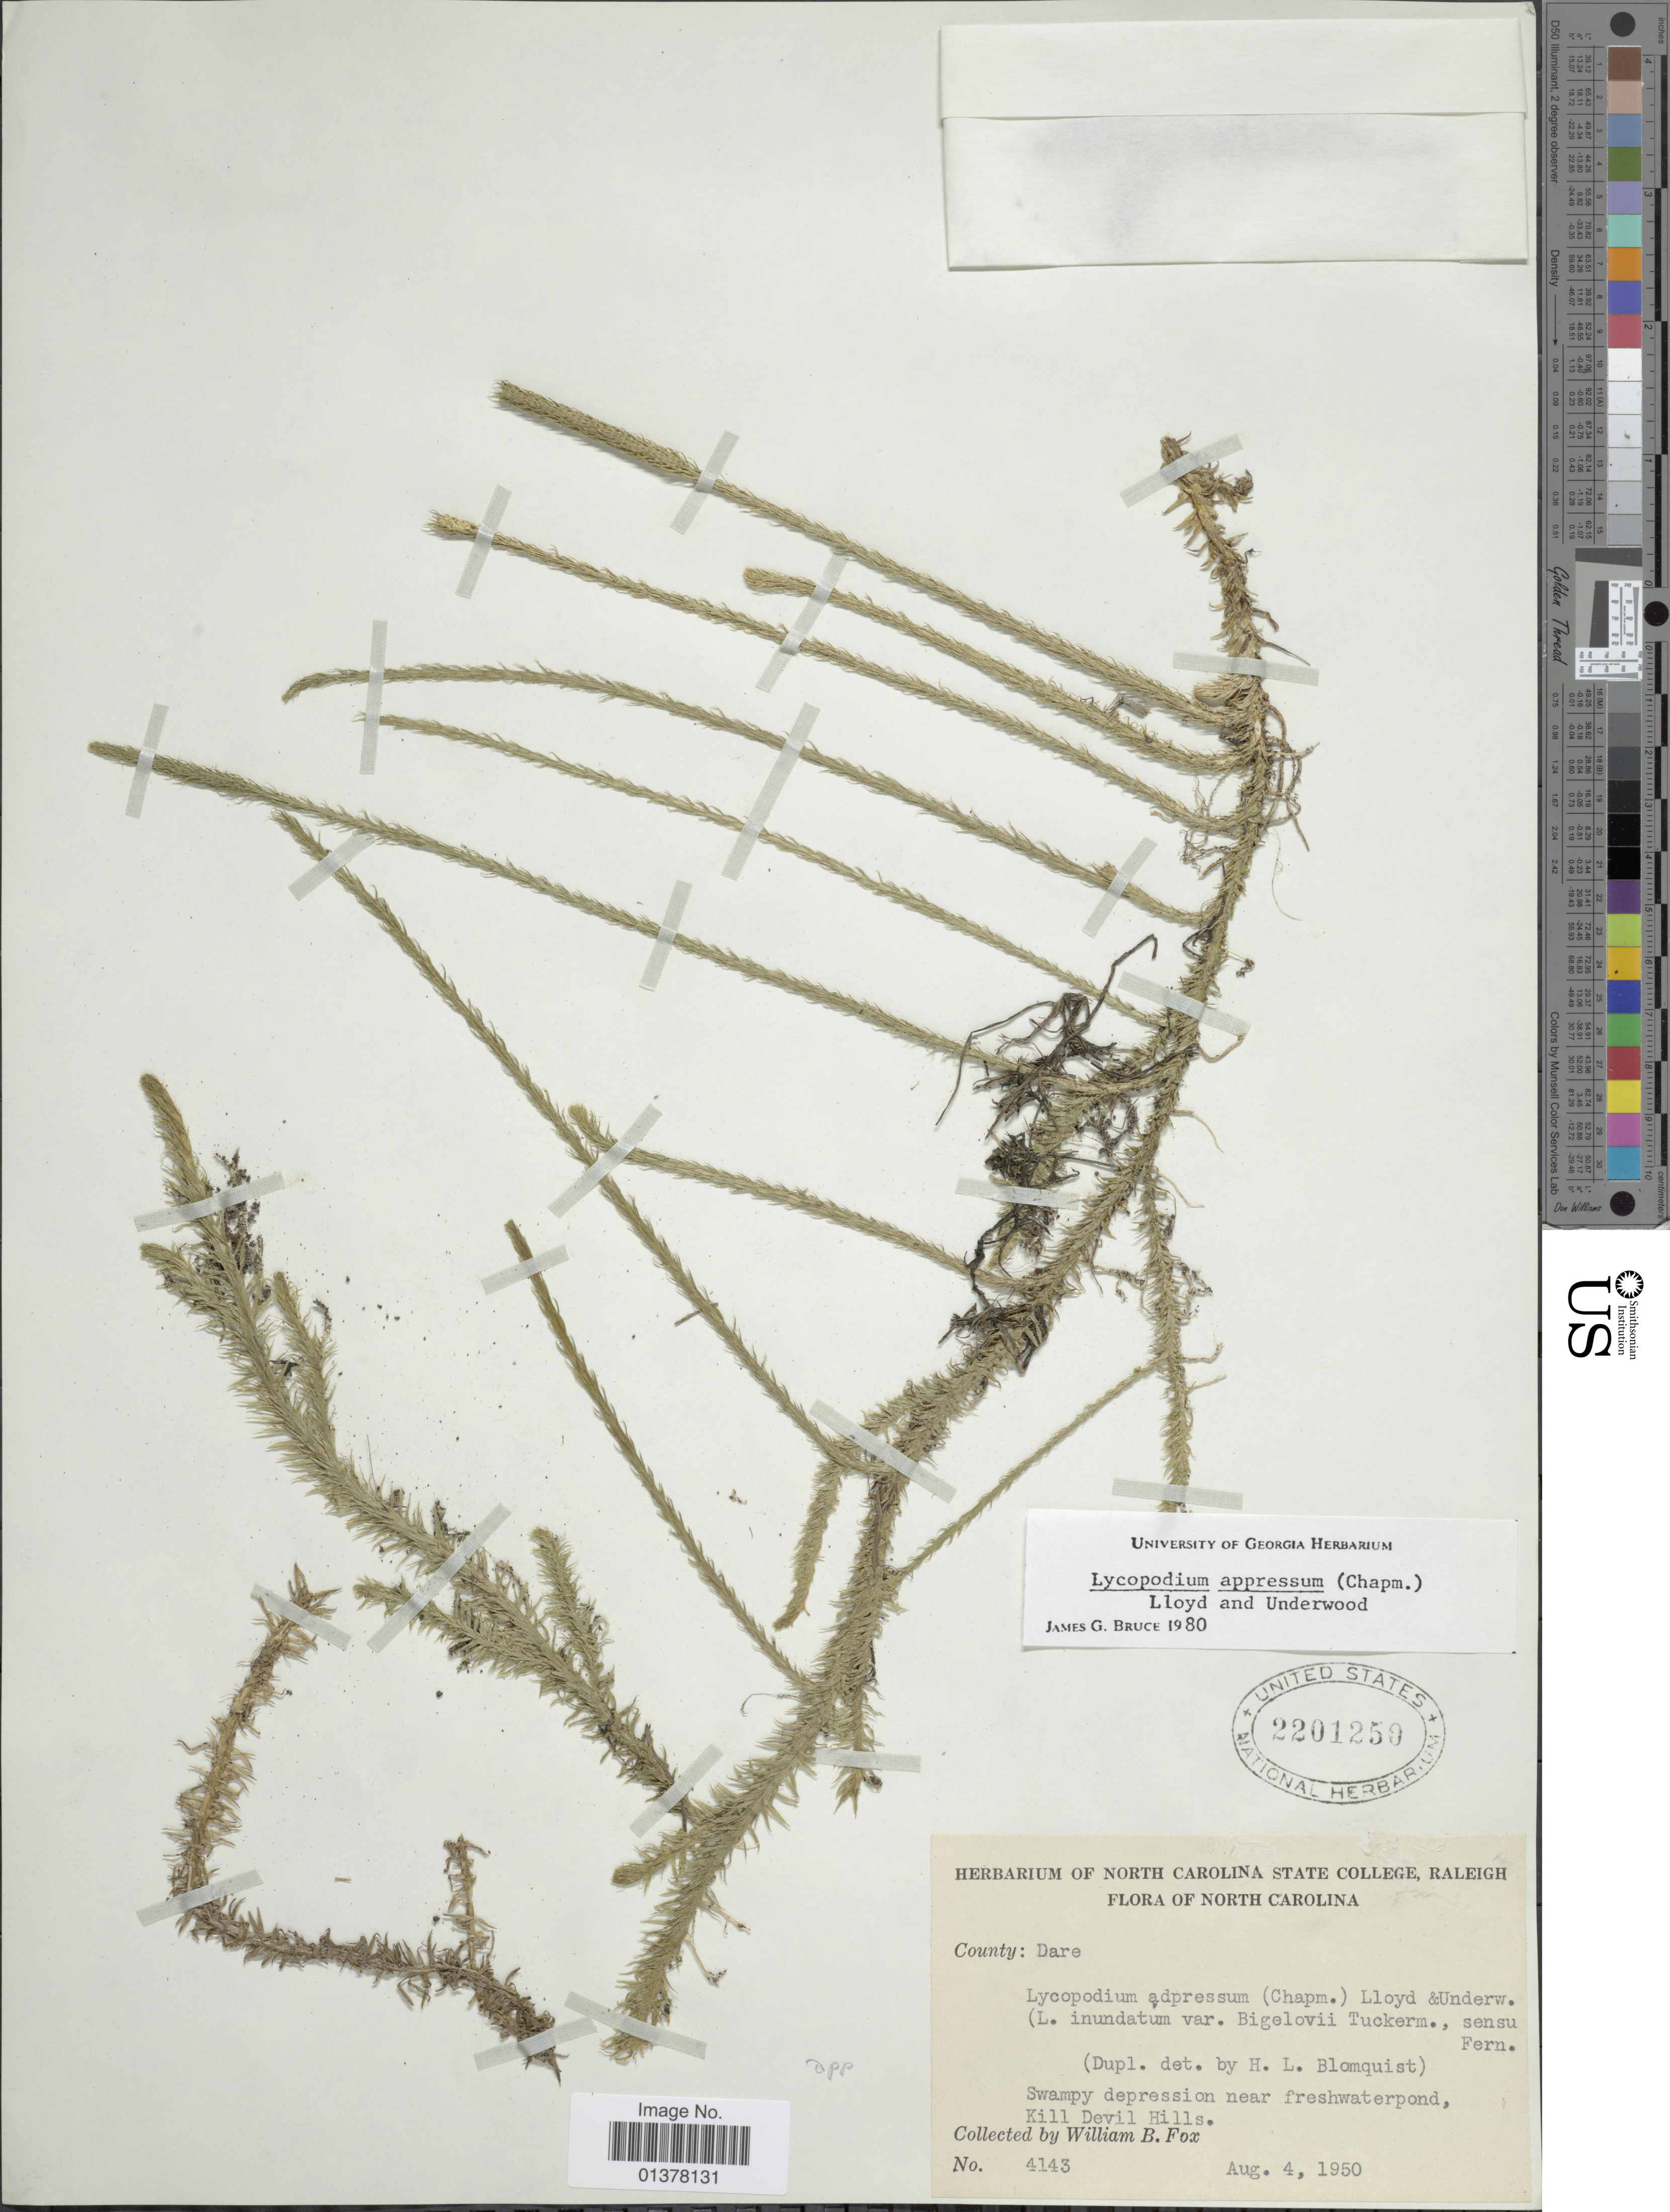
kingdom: Plantae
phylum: Tracheophyta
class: Lycopodiopsida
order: Lycopodiales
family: Lycopodiaceae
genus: Lycopodiella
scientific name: Lycopodiella appressa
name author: (Chapm.) Cranfill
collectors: W. B. Fox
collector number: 4143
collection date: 1950-08-04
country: United States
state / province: North Carolina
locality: Swampy depression near freshwaterpond, Kill Devill Hills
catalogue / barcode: US 2201259